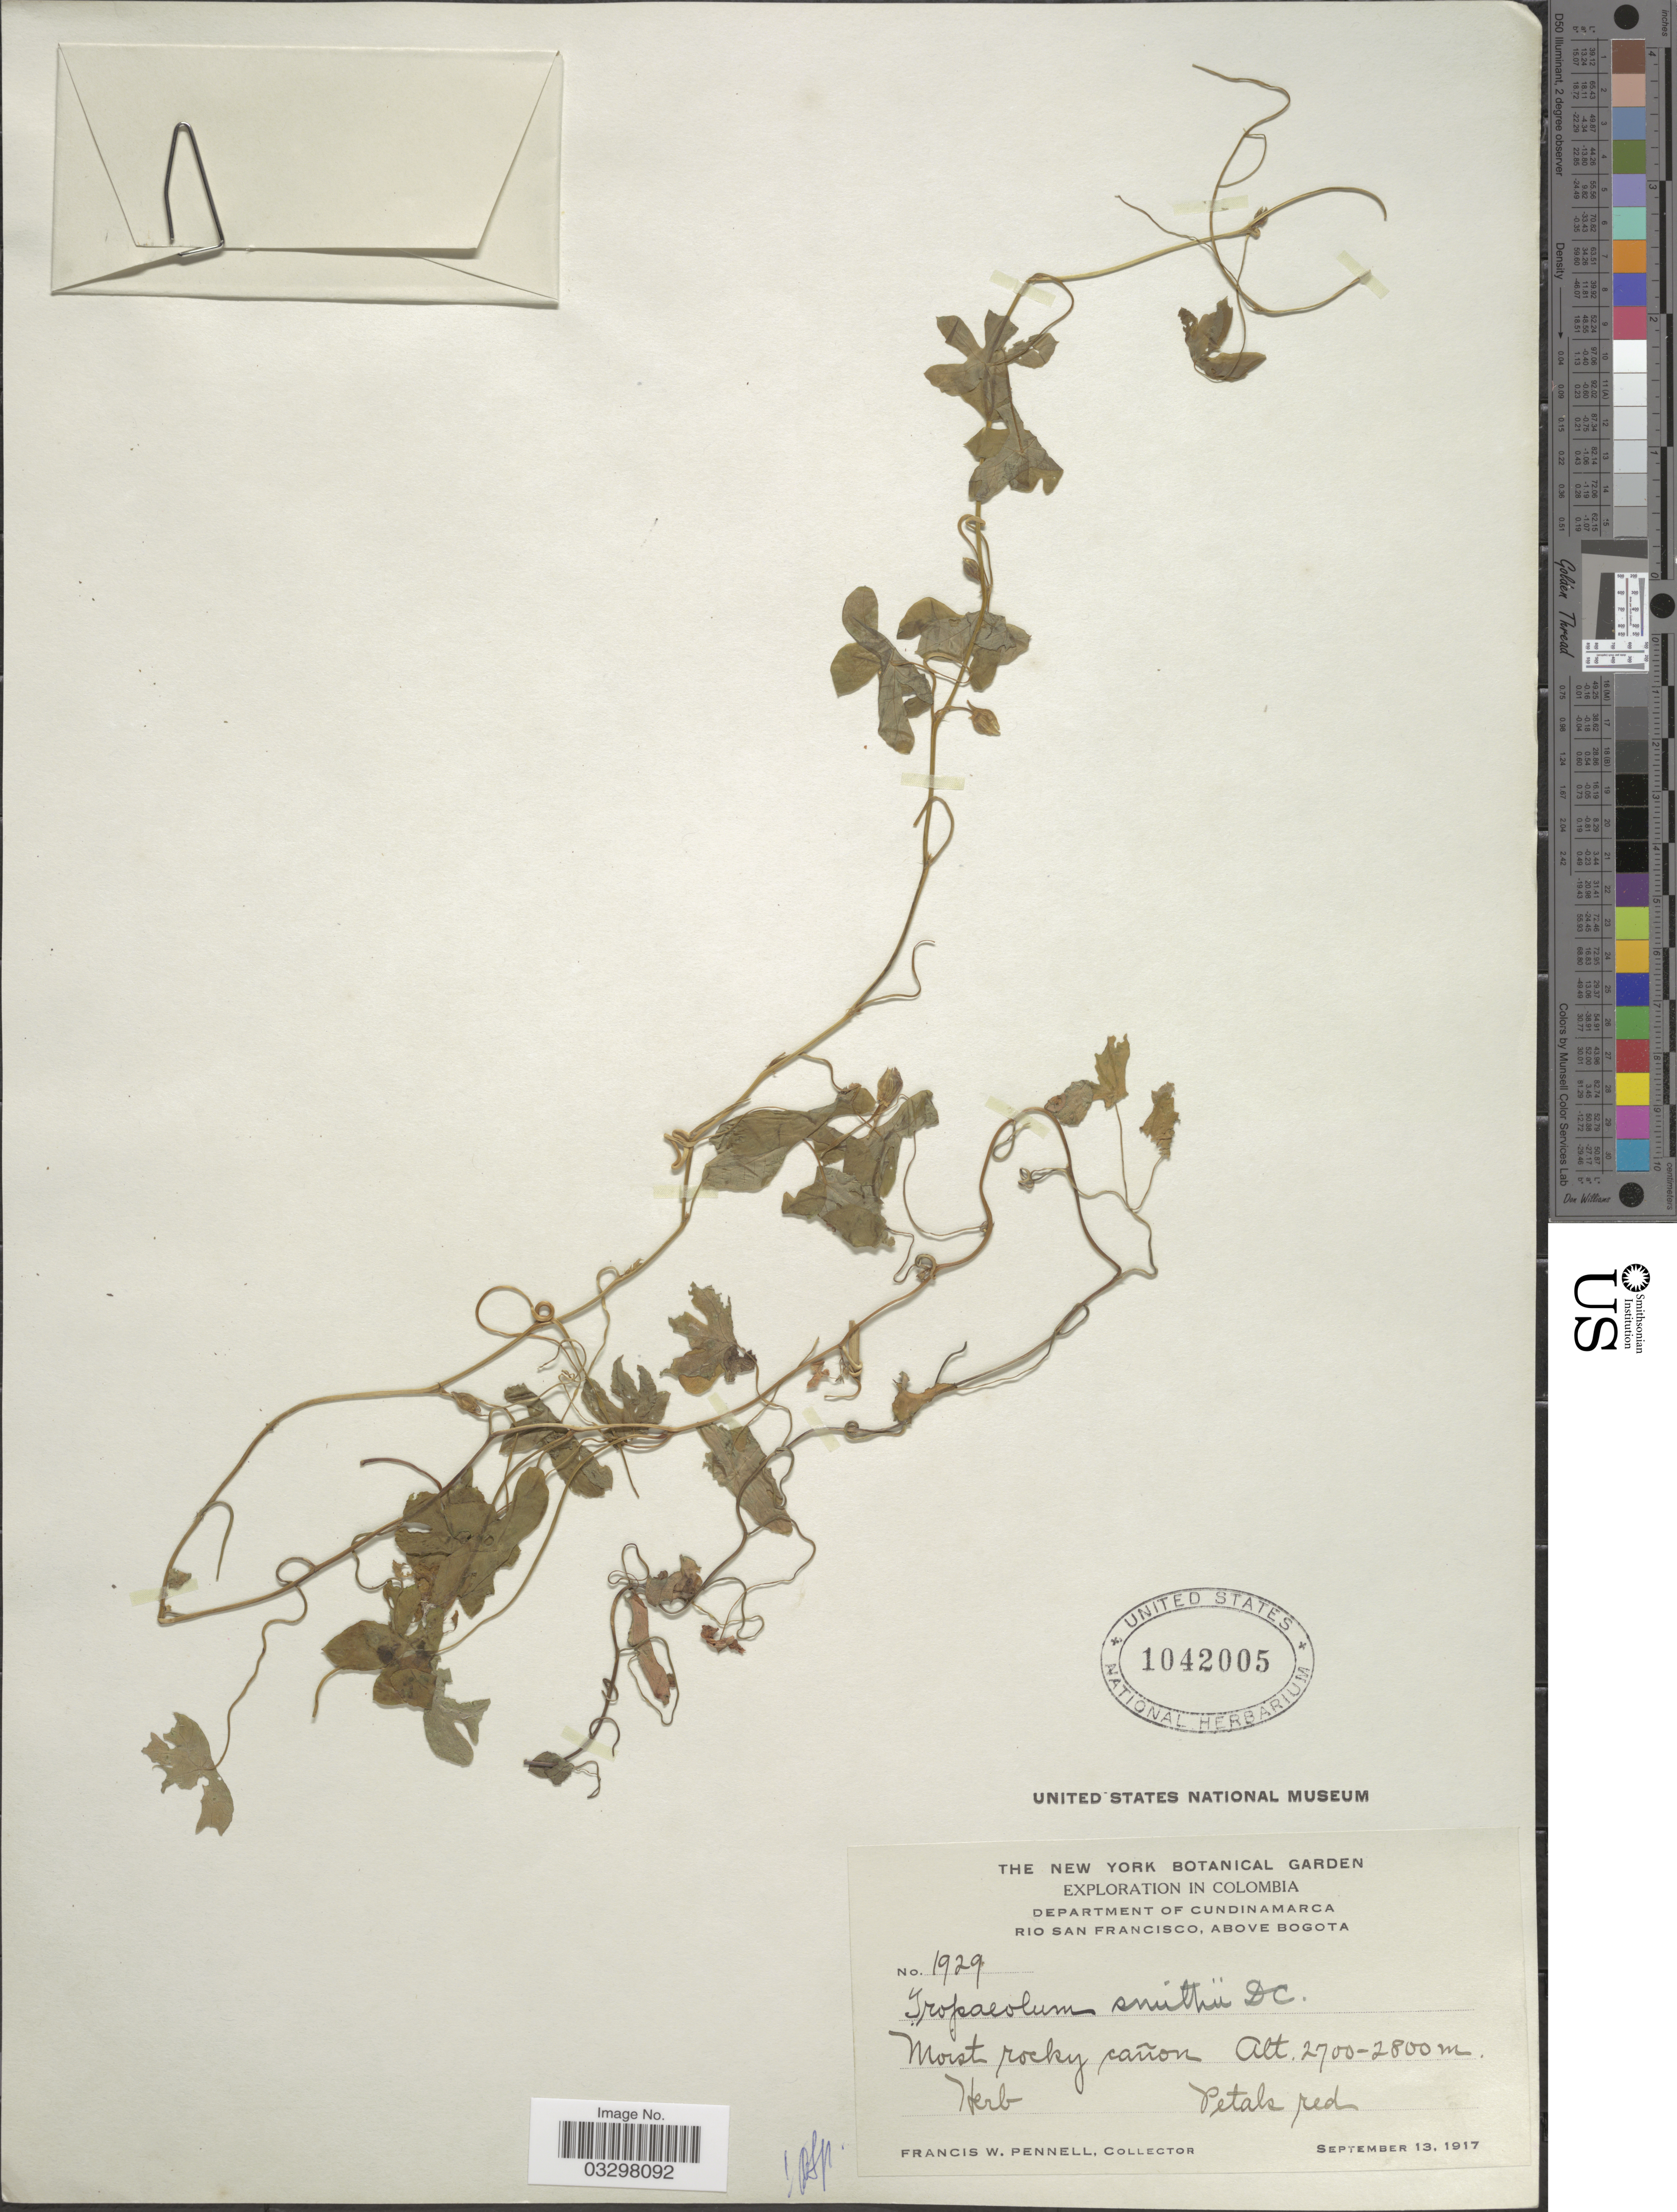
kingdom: Plantae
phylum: Tracheophyta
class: Magnoliopsida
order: Brassicales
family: Tropaeolaceae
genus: Tropaeolum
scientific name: Tropaeolum smithii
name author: DC.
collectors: F. W. Pennell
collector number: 1929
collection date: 1917-09-13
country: Colombia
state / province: Cundinamarca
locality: Department of Cundinamarca, Rio San Francisco, above Bogota.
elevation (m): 2700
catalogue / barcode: US 1042005